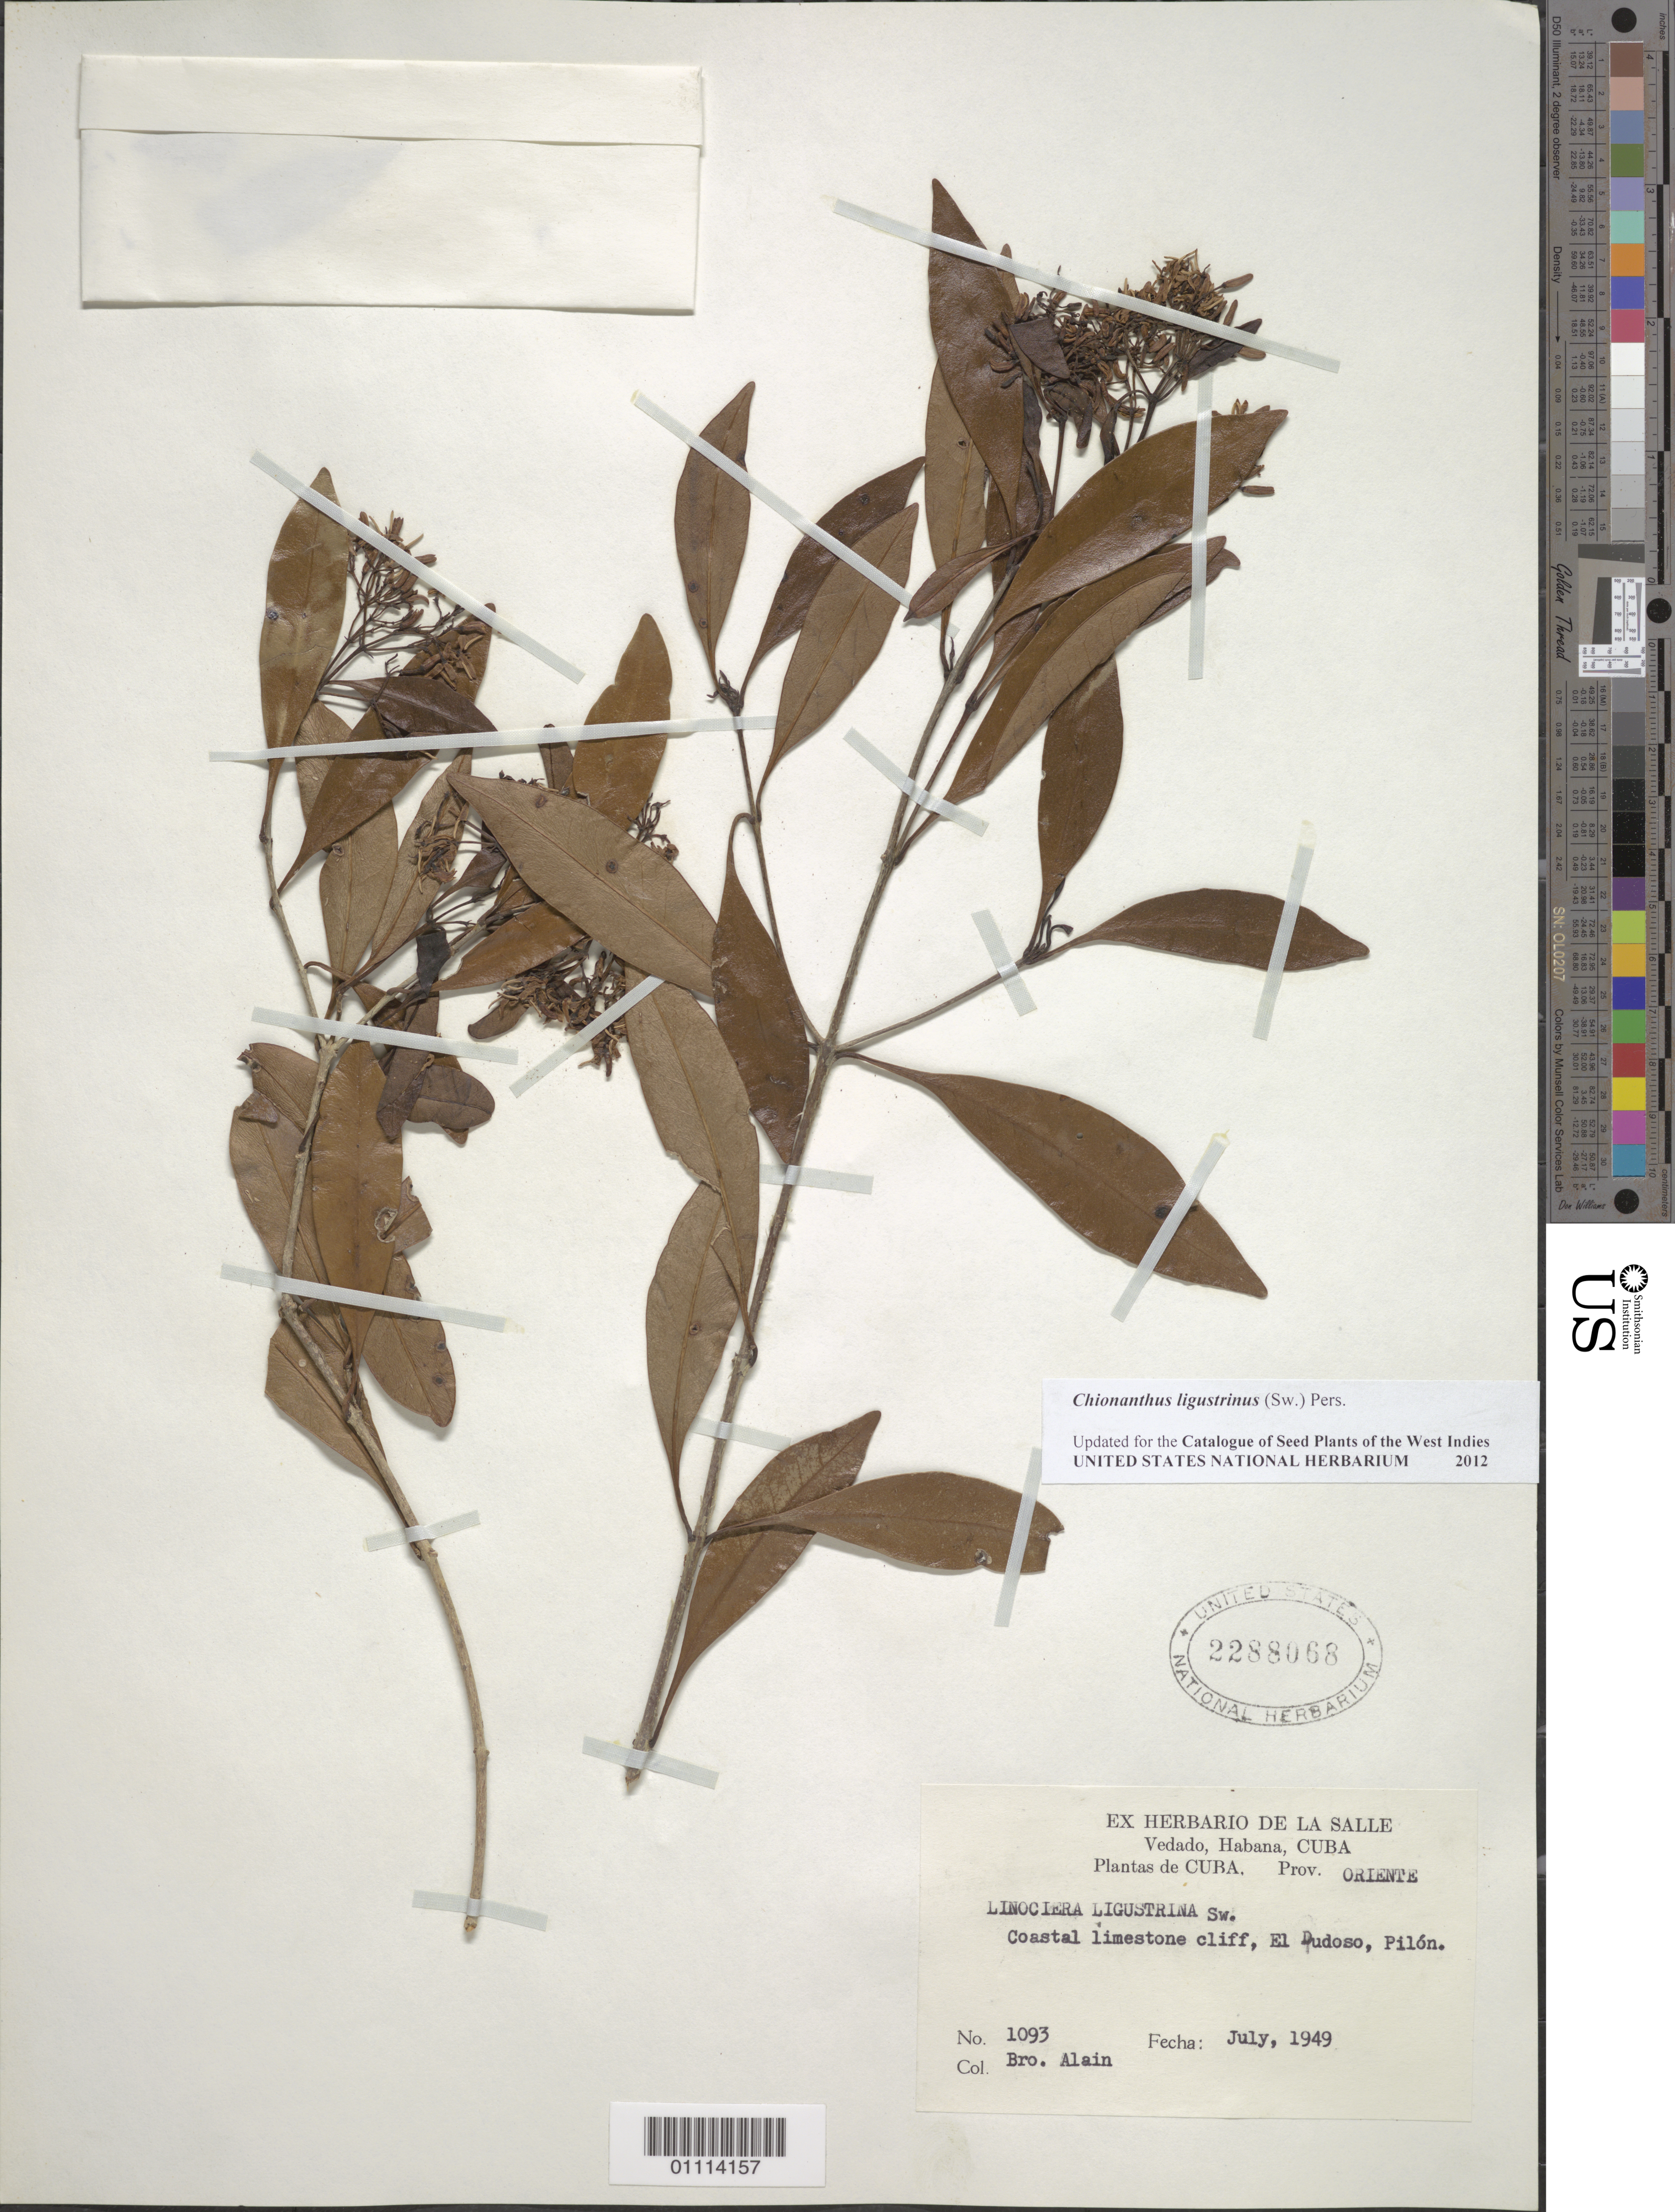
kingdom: Plantae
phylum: Tracheophyta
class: Magnoliopsida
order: Lamiales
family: Oleaceae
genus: Linociera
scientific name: Linociera ligustrina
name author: (Sw.) Sw.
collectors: A. H. Liogier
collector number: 1093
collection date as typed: Jul 1949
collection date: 1949-07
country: Cuba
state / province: Granma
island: Cuba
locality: Coastal limestone cliff, El Dudoso, Pilon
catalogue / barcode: US 2288068